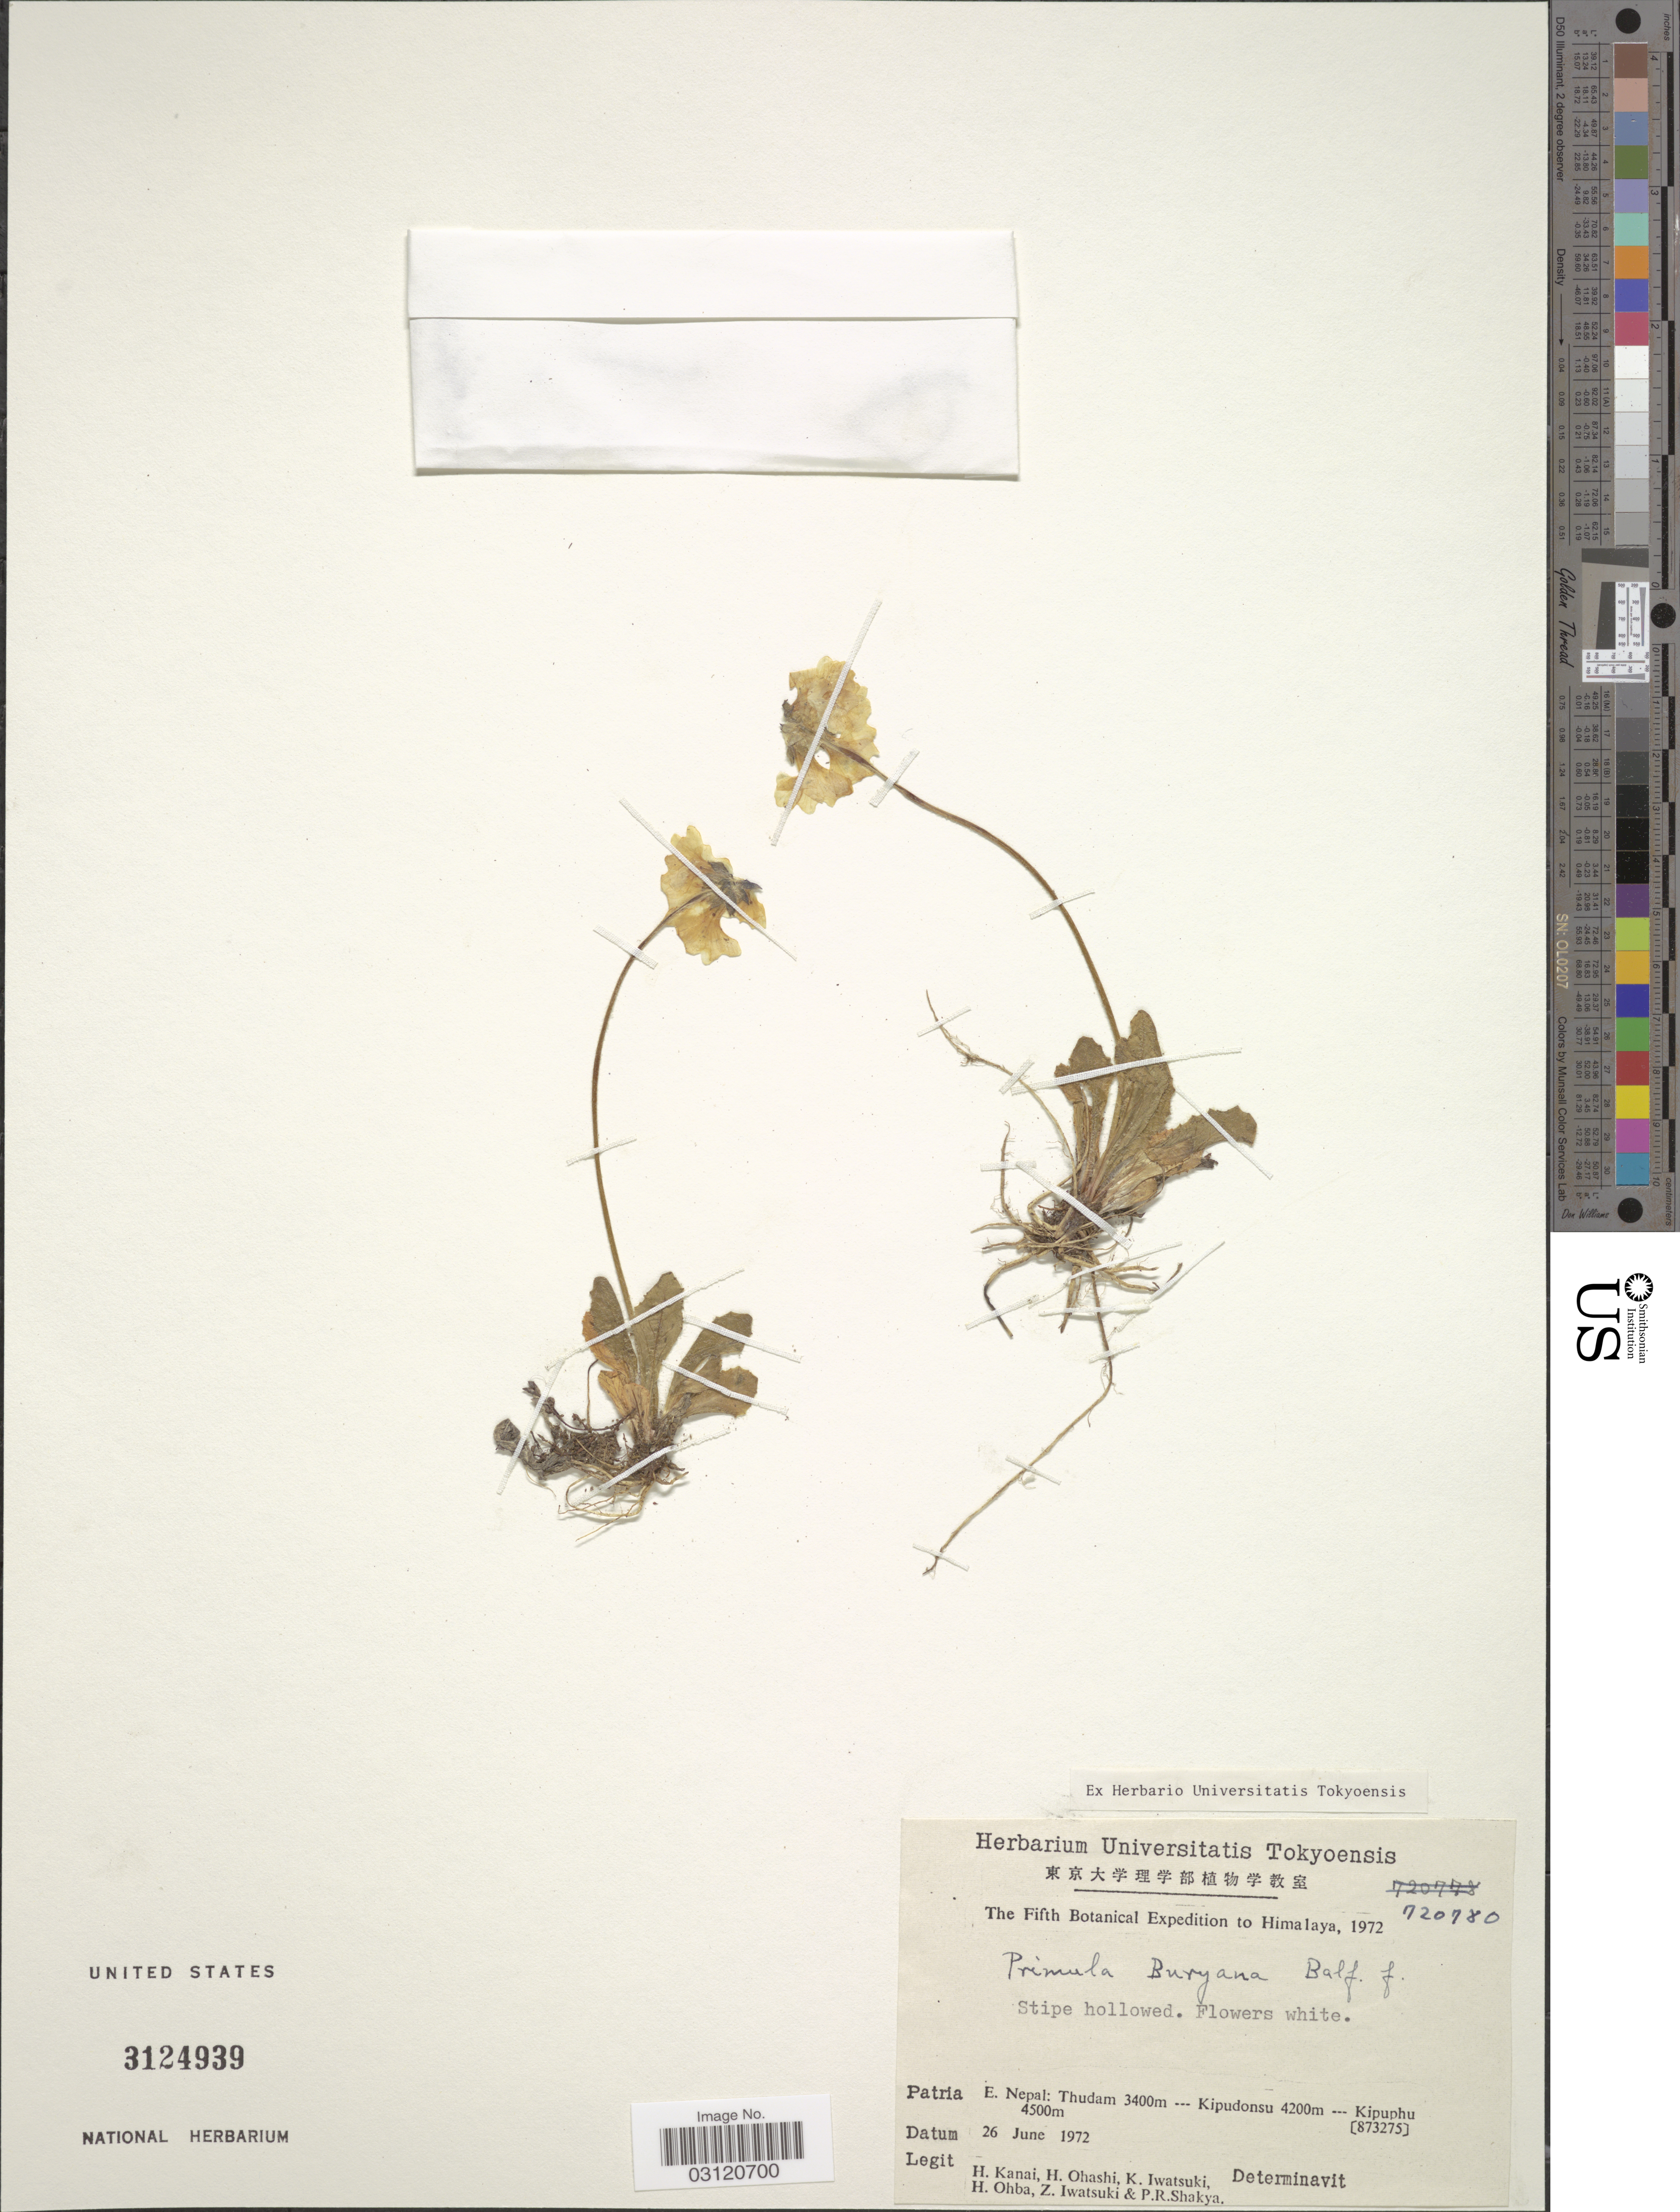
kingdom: Plantae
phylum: Tracheophyta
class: Magnoliopsida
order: Ericales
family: Primulaceae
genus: Primula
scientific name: Primula buryana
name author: Balf. f.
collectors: H. Kanai, H. Ohashi, K. Iwatsuki, H. Ohba & et al.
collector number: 720780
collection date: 1972-06-26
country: Nepal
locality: Himalaya, E. Nepal: Thudam, Kipudonsu, Kipuphu.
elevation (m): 3400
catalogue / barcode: US 3124939